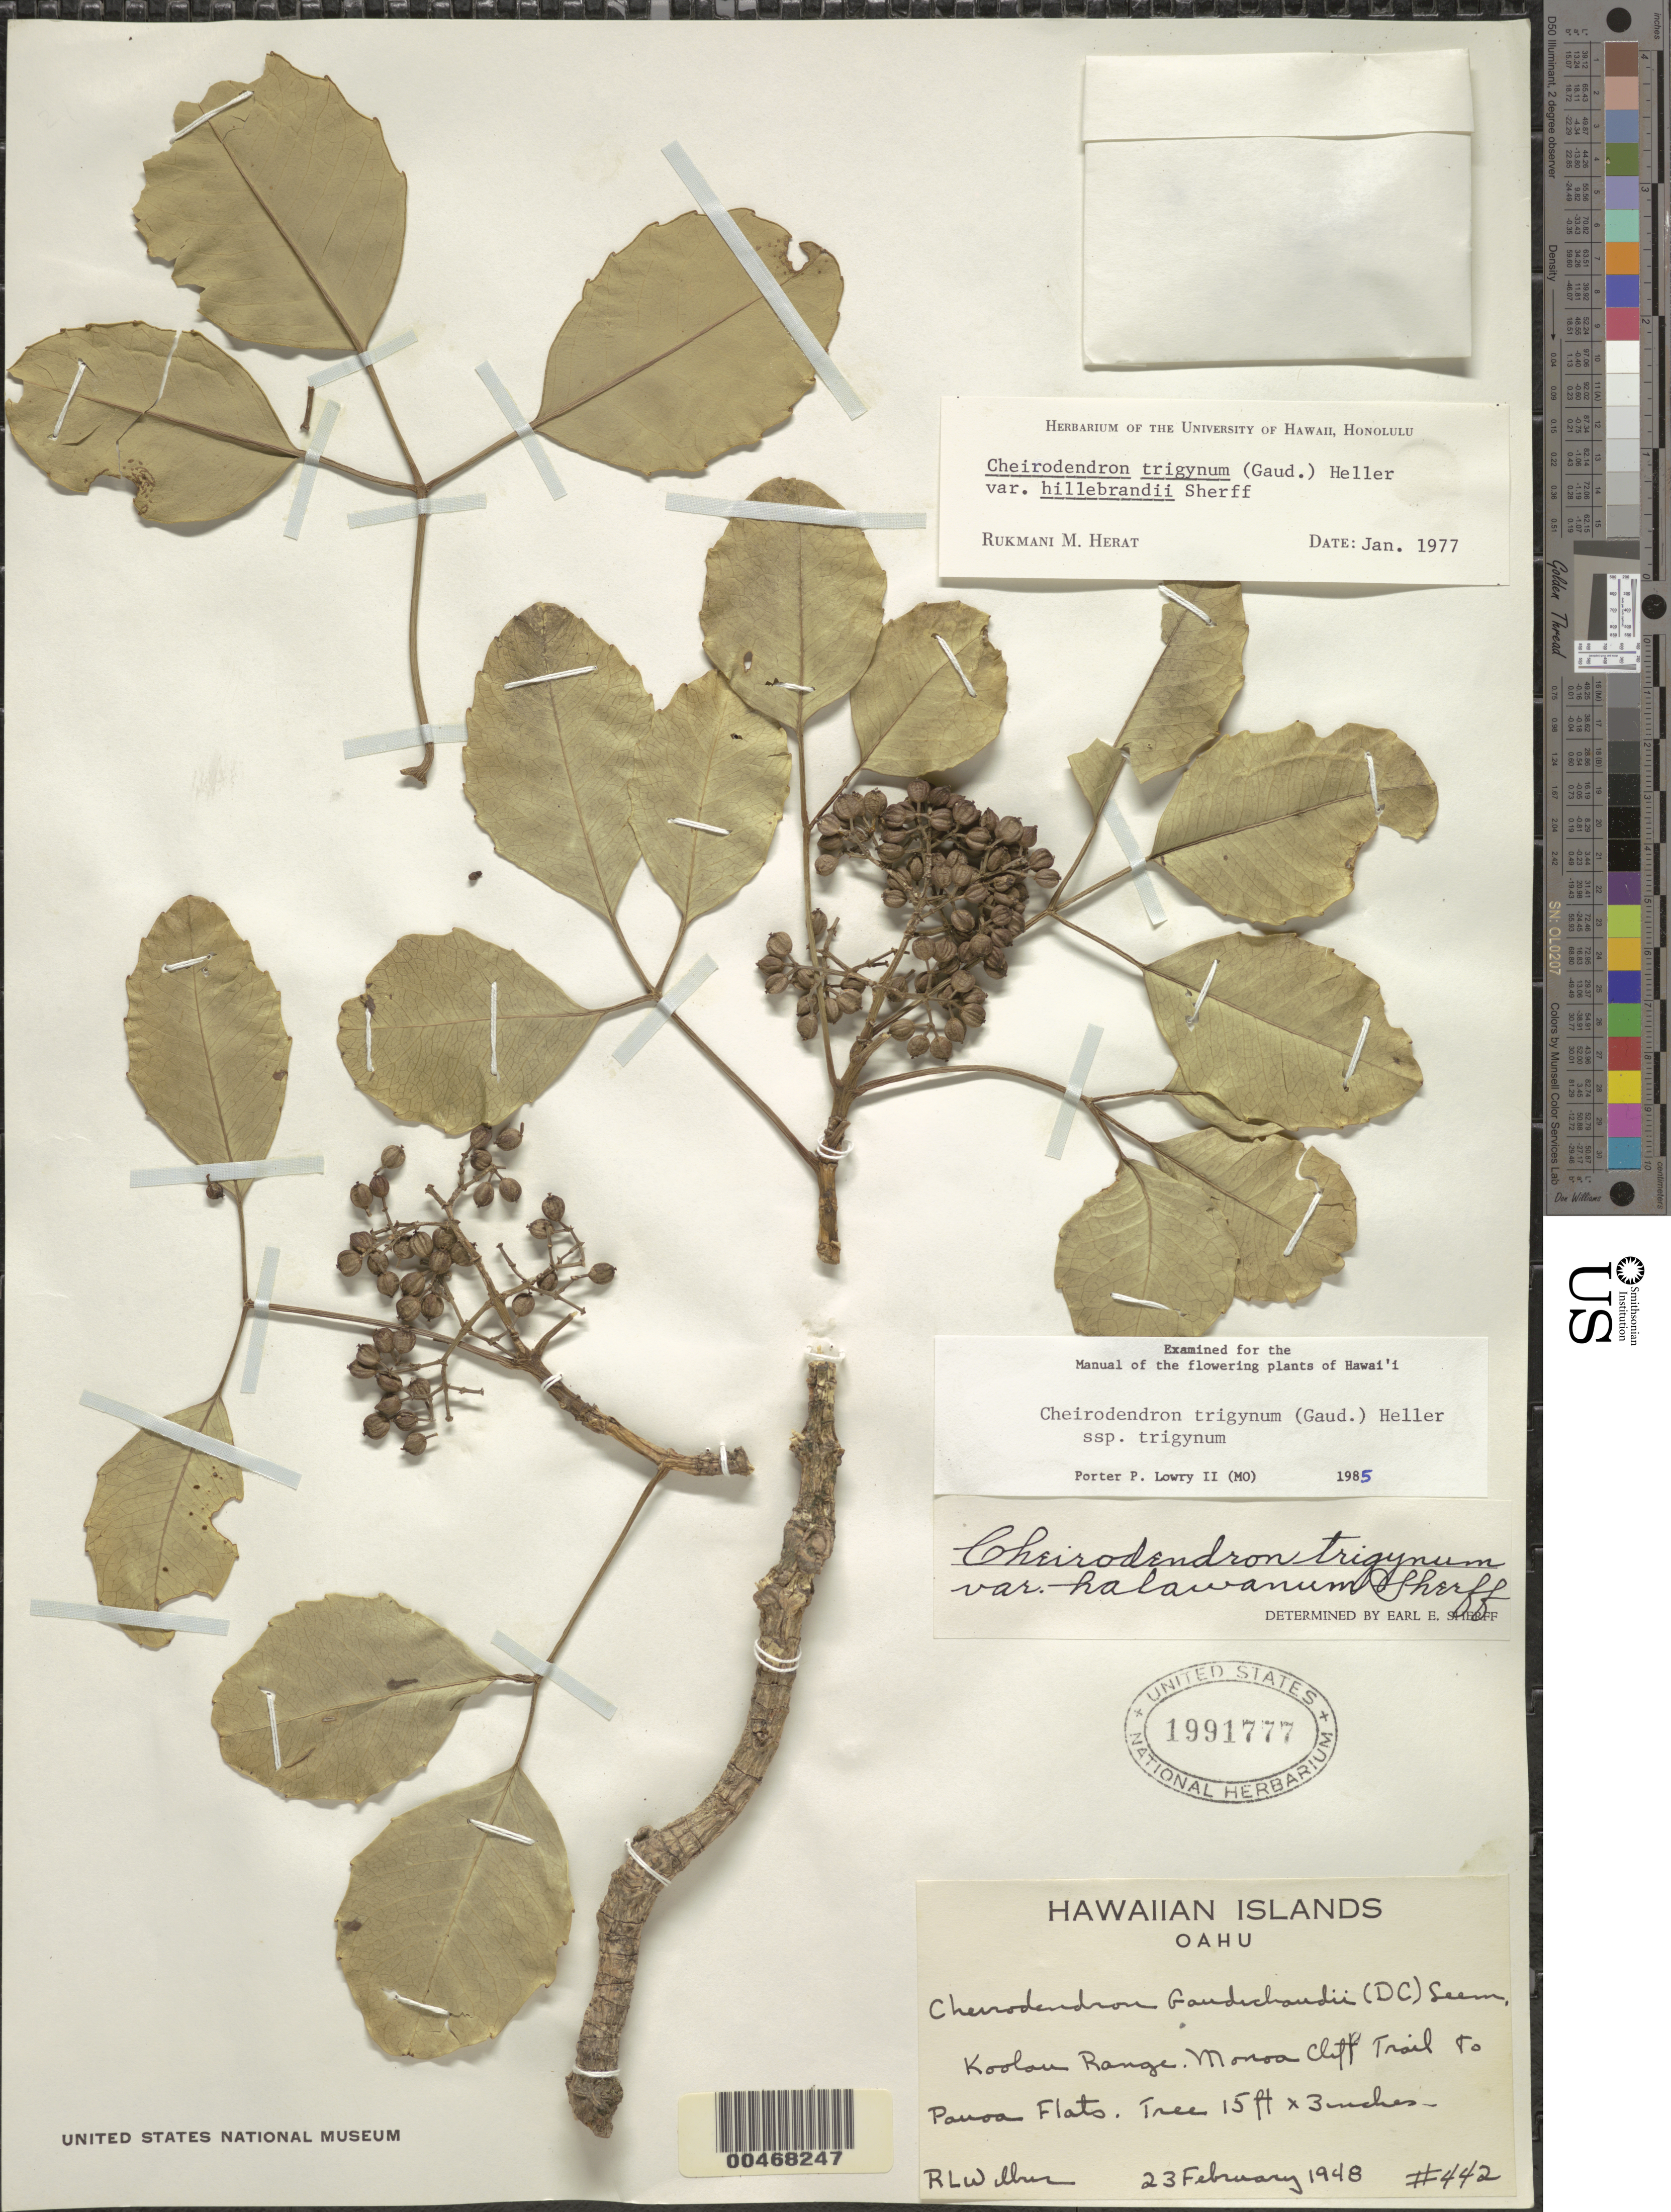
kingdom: Plantae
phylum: Tracheophyta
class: Magnoliopsida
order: Apiales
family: Araliaceae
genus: Cheirodendron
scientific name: Cheirodendron trigynum subsp. trigynum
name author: (Gaudich.) A. Heller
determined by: Lowry, P. P., (MO), Missouri Botanical Garden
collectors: R. L. Wilbur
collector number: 442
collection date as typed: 23 Feb 1948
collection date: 1948-02-23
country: United States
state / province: Hawaii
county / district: Honolulu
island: Oahu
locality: Koolau Range, Manoa Cliff Trail to Pauoa Flats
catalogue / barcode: US 1991777